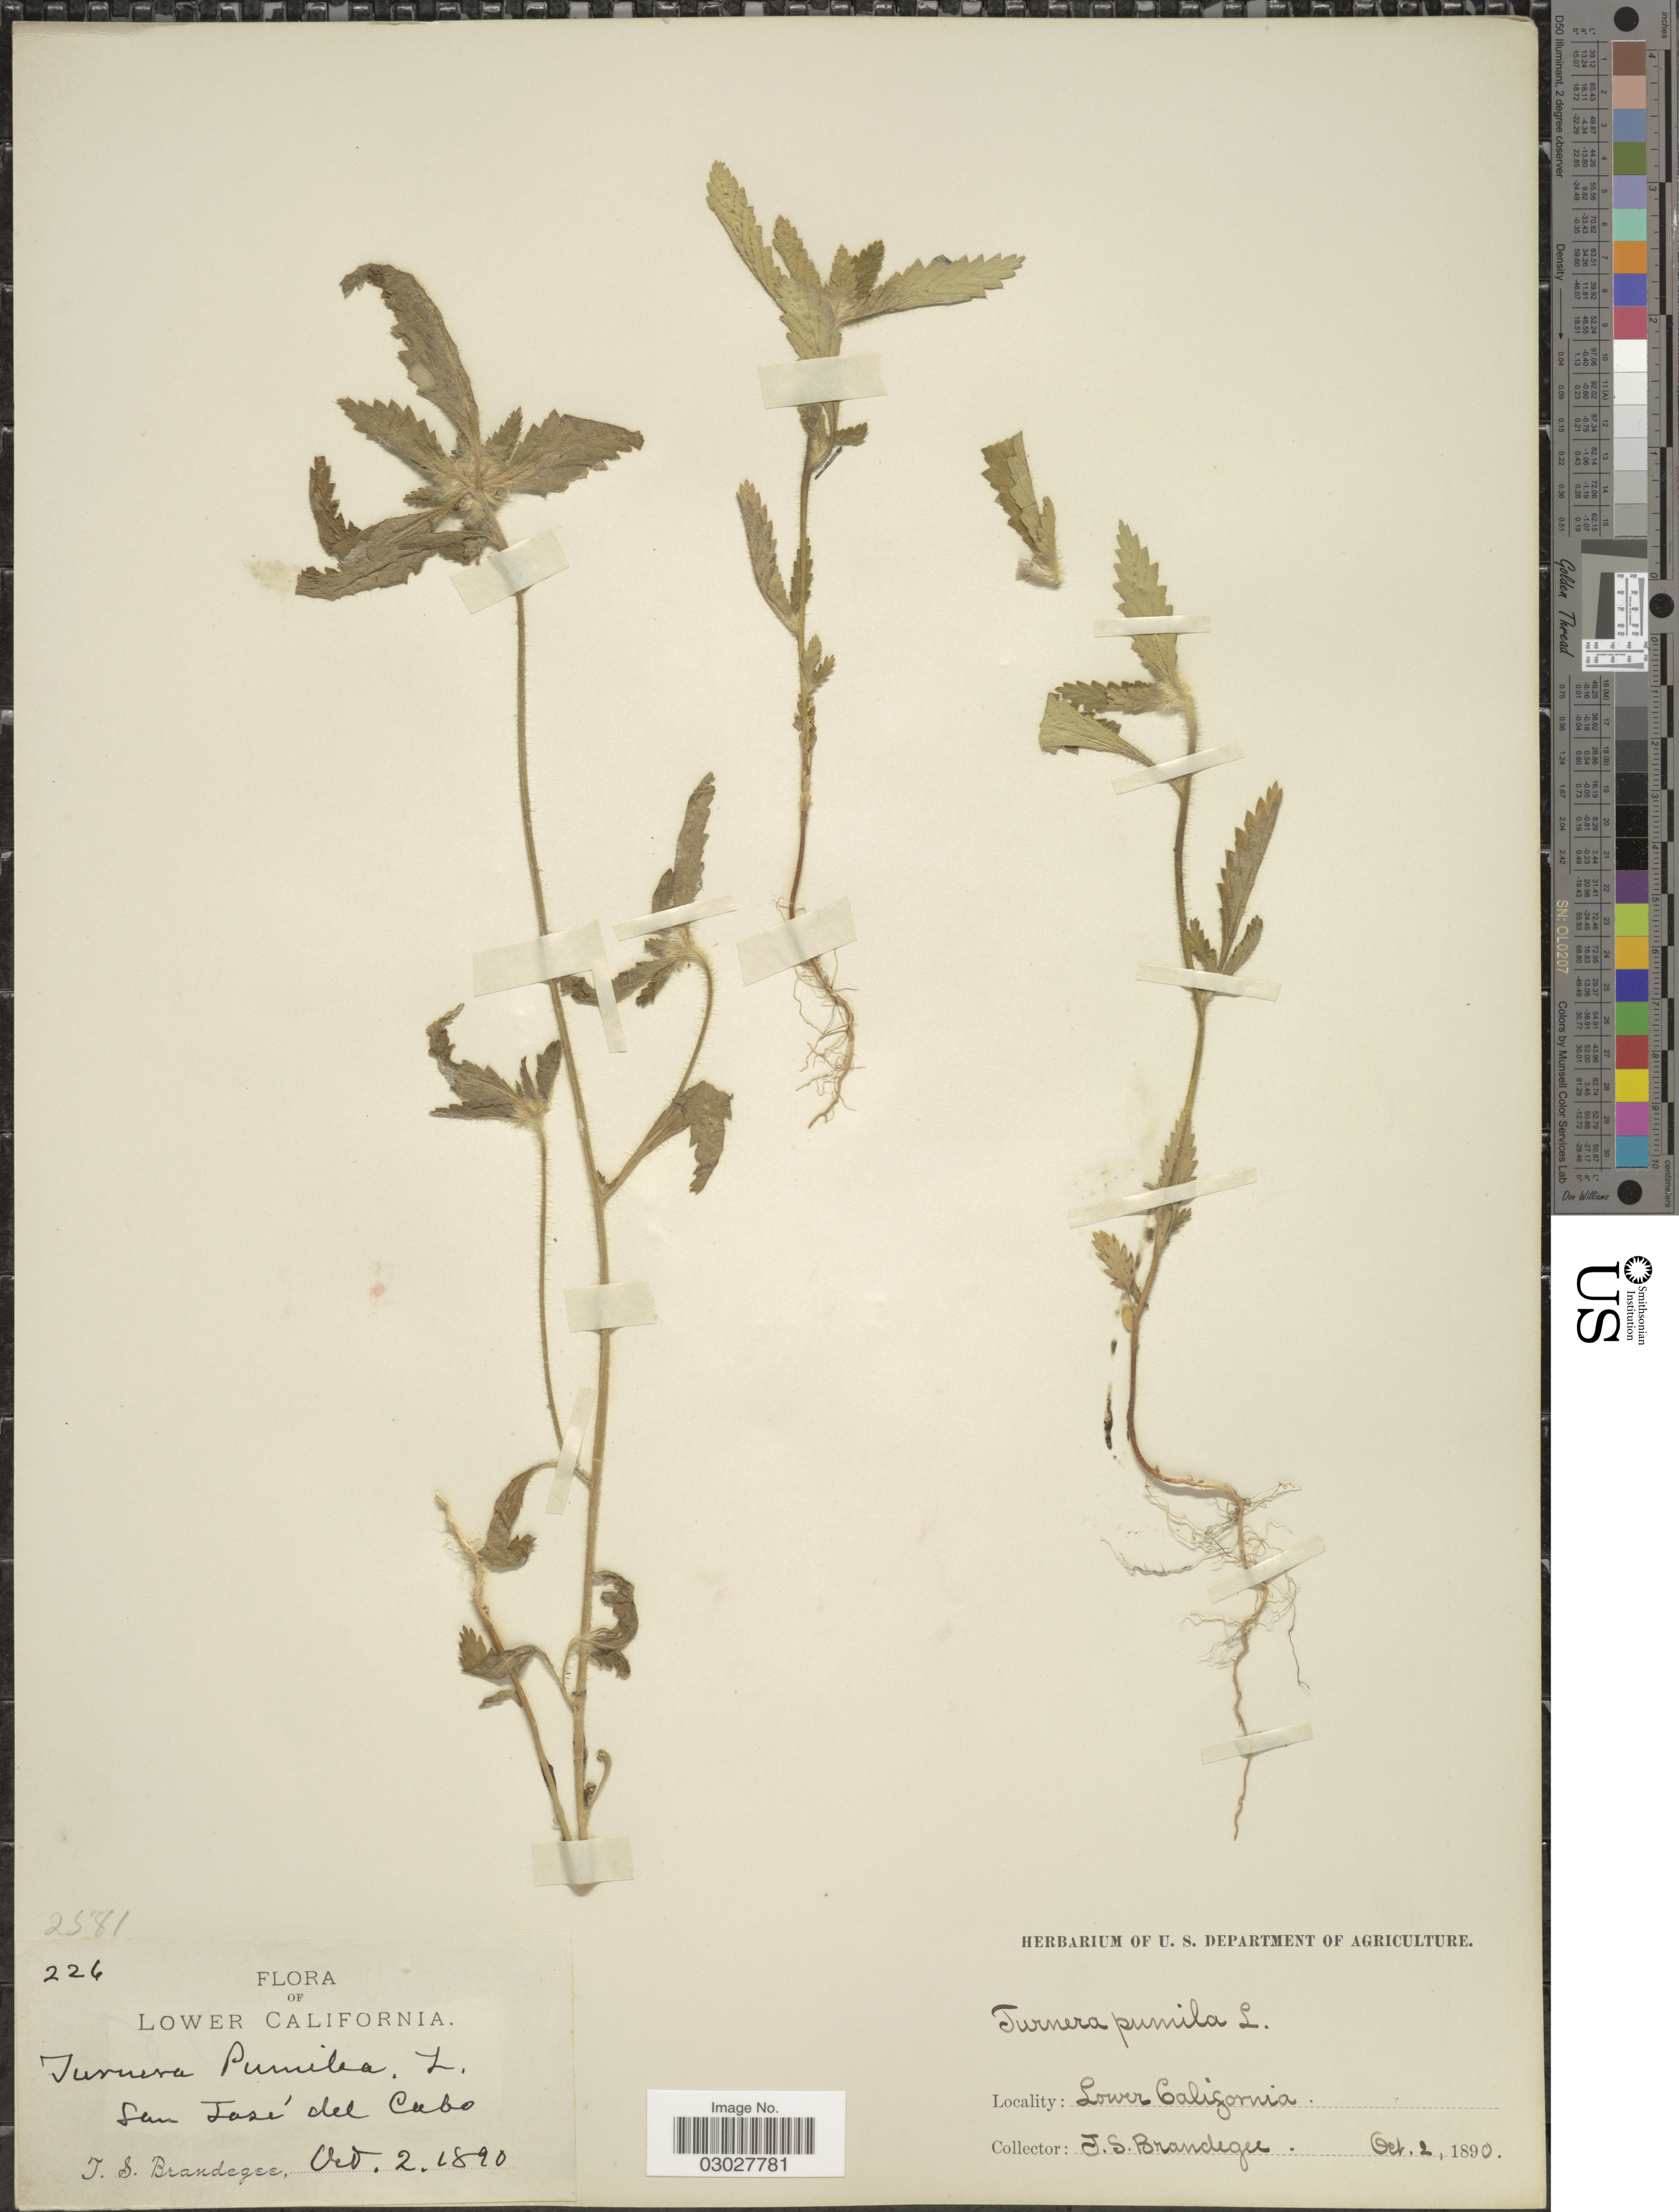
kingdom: Plantae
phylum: Tracheophyta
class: Magnoliopsida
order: Malpighiales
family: Turneraceae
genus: Turnera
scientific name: Turnera pumilea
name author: L.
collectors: J. S. Brandegee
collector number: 226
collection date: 1890-10-02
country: Mexico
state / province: Baja California Sur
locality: Lower California. San José del Cabo.